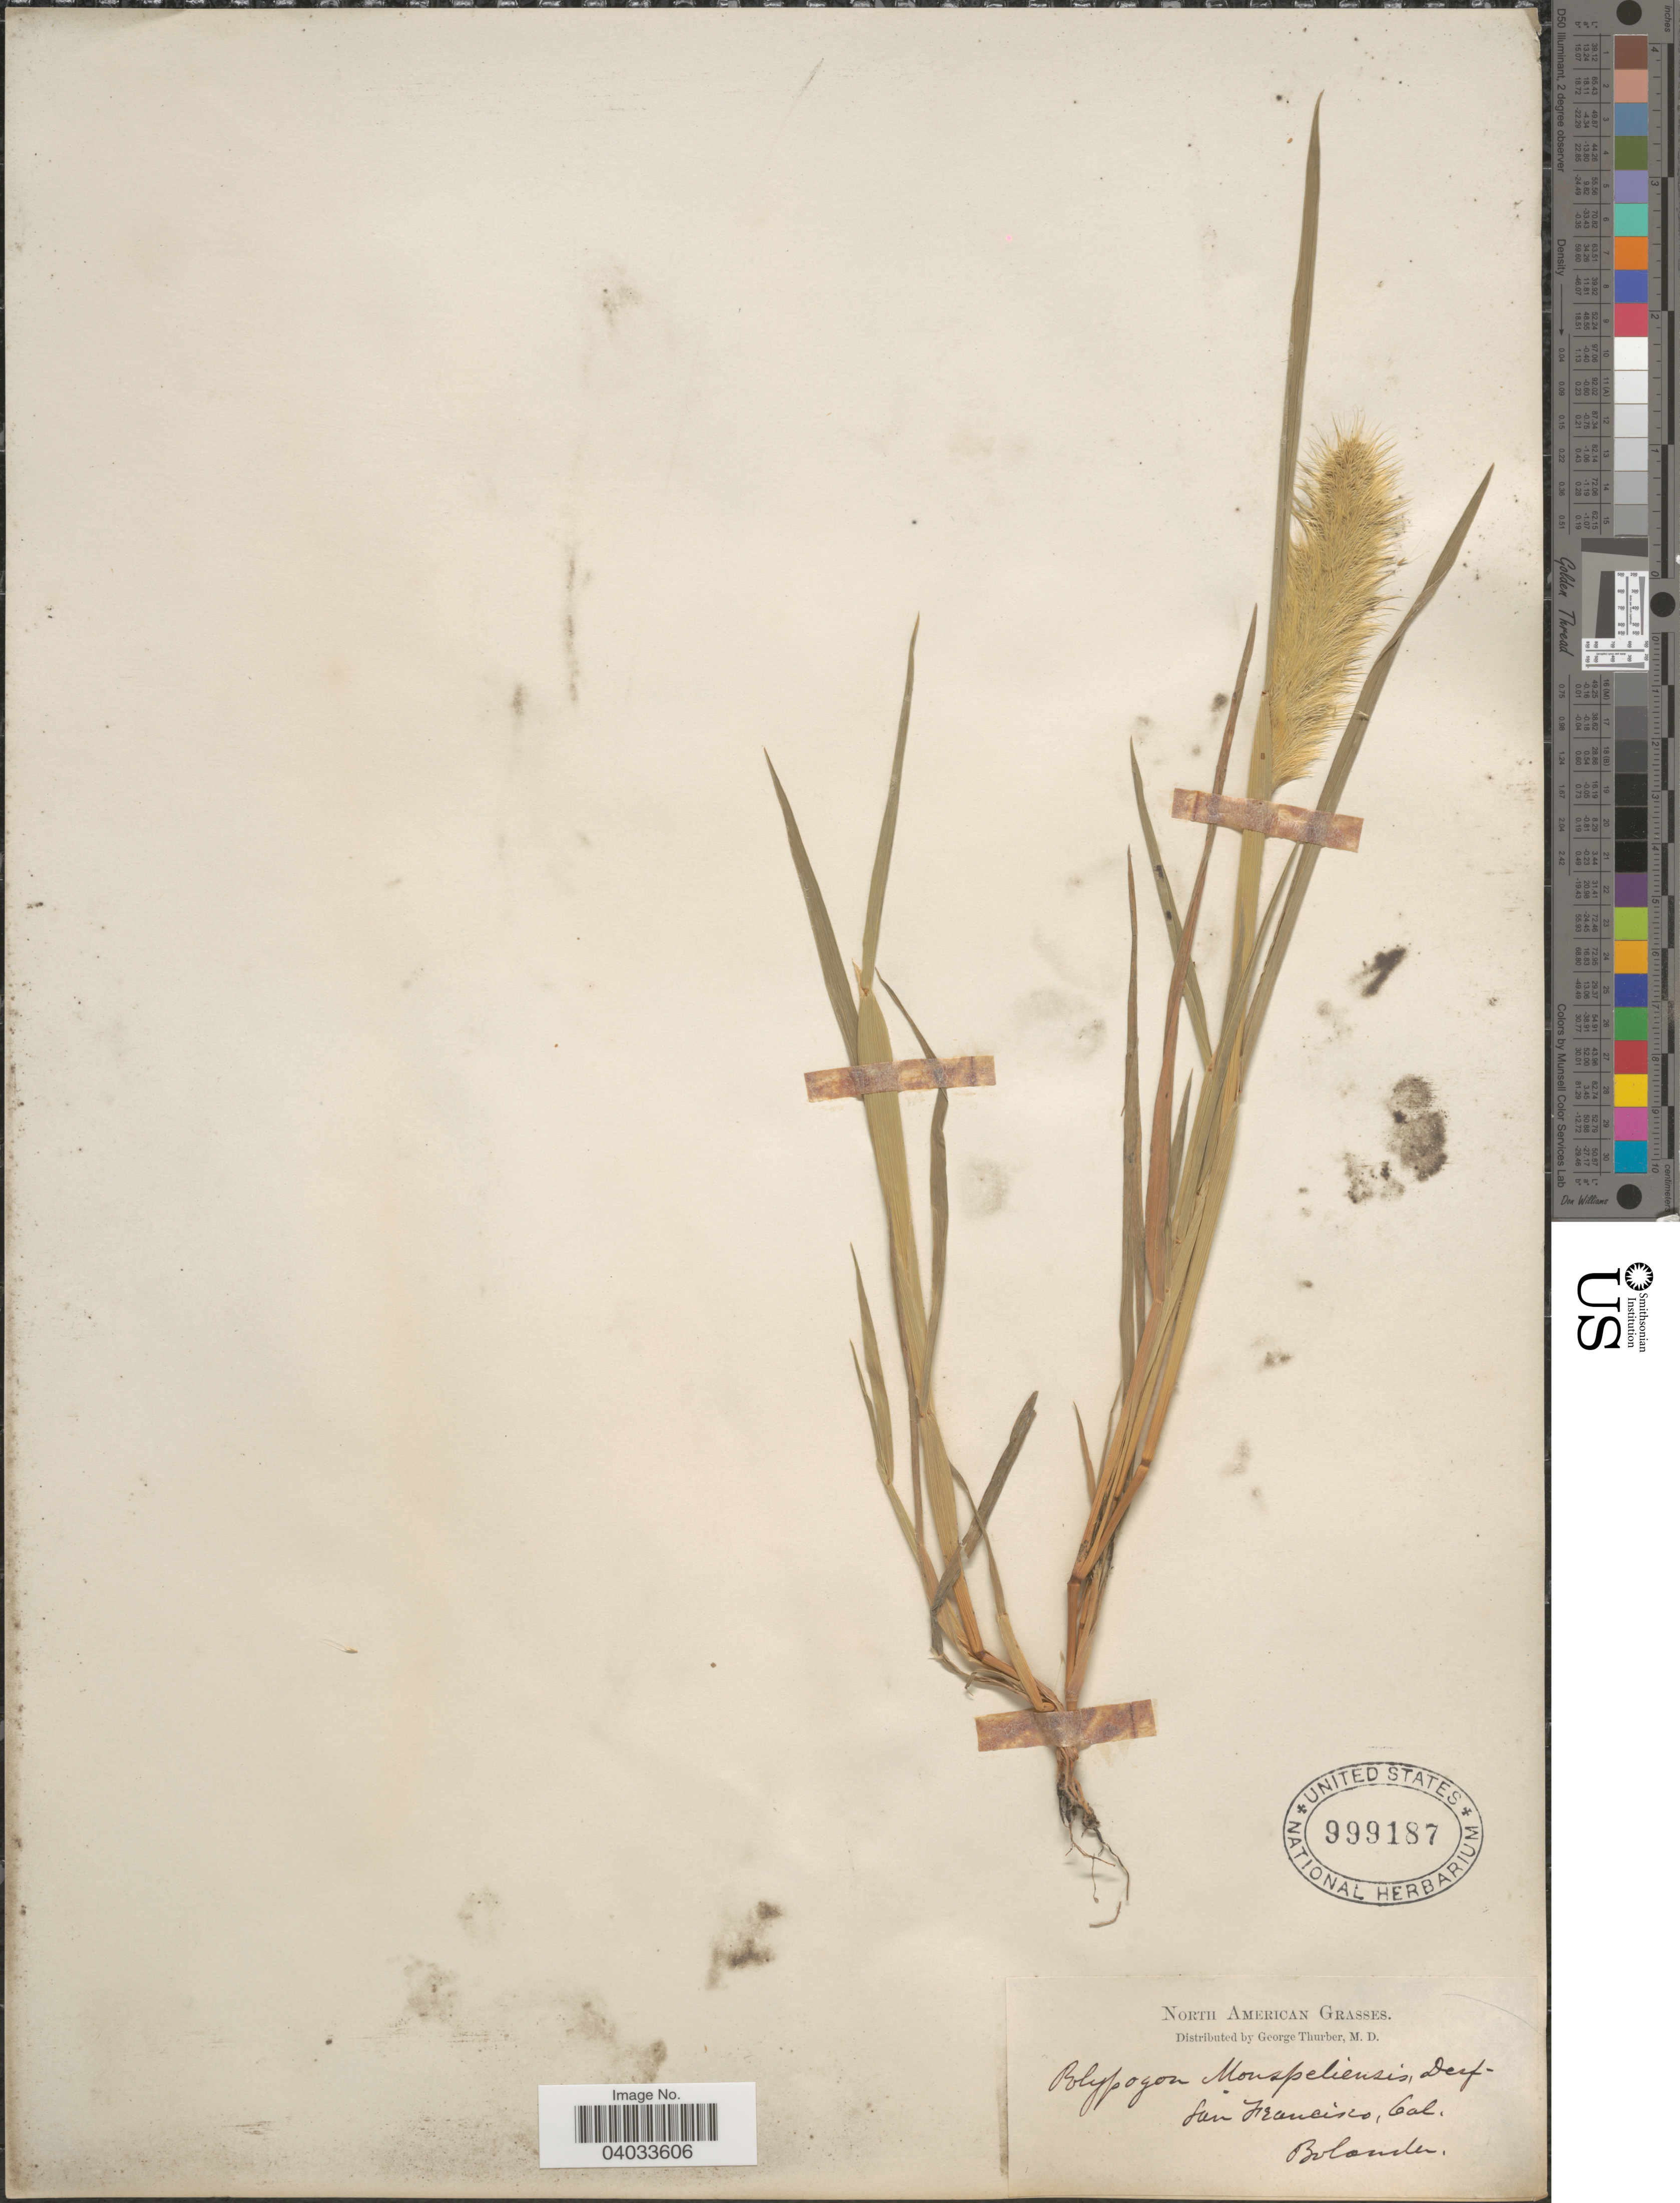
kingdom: Plantae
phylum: Tracheophyta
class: Liliopsida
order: Poales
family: Poaceae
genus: Polypogon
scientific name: Polypogon monspeliensis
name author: (L.) Desf.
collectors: -. Bolander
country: United States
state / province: California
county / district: San Francisco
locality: San Francisco.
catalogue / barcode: US 999187